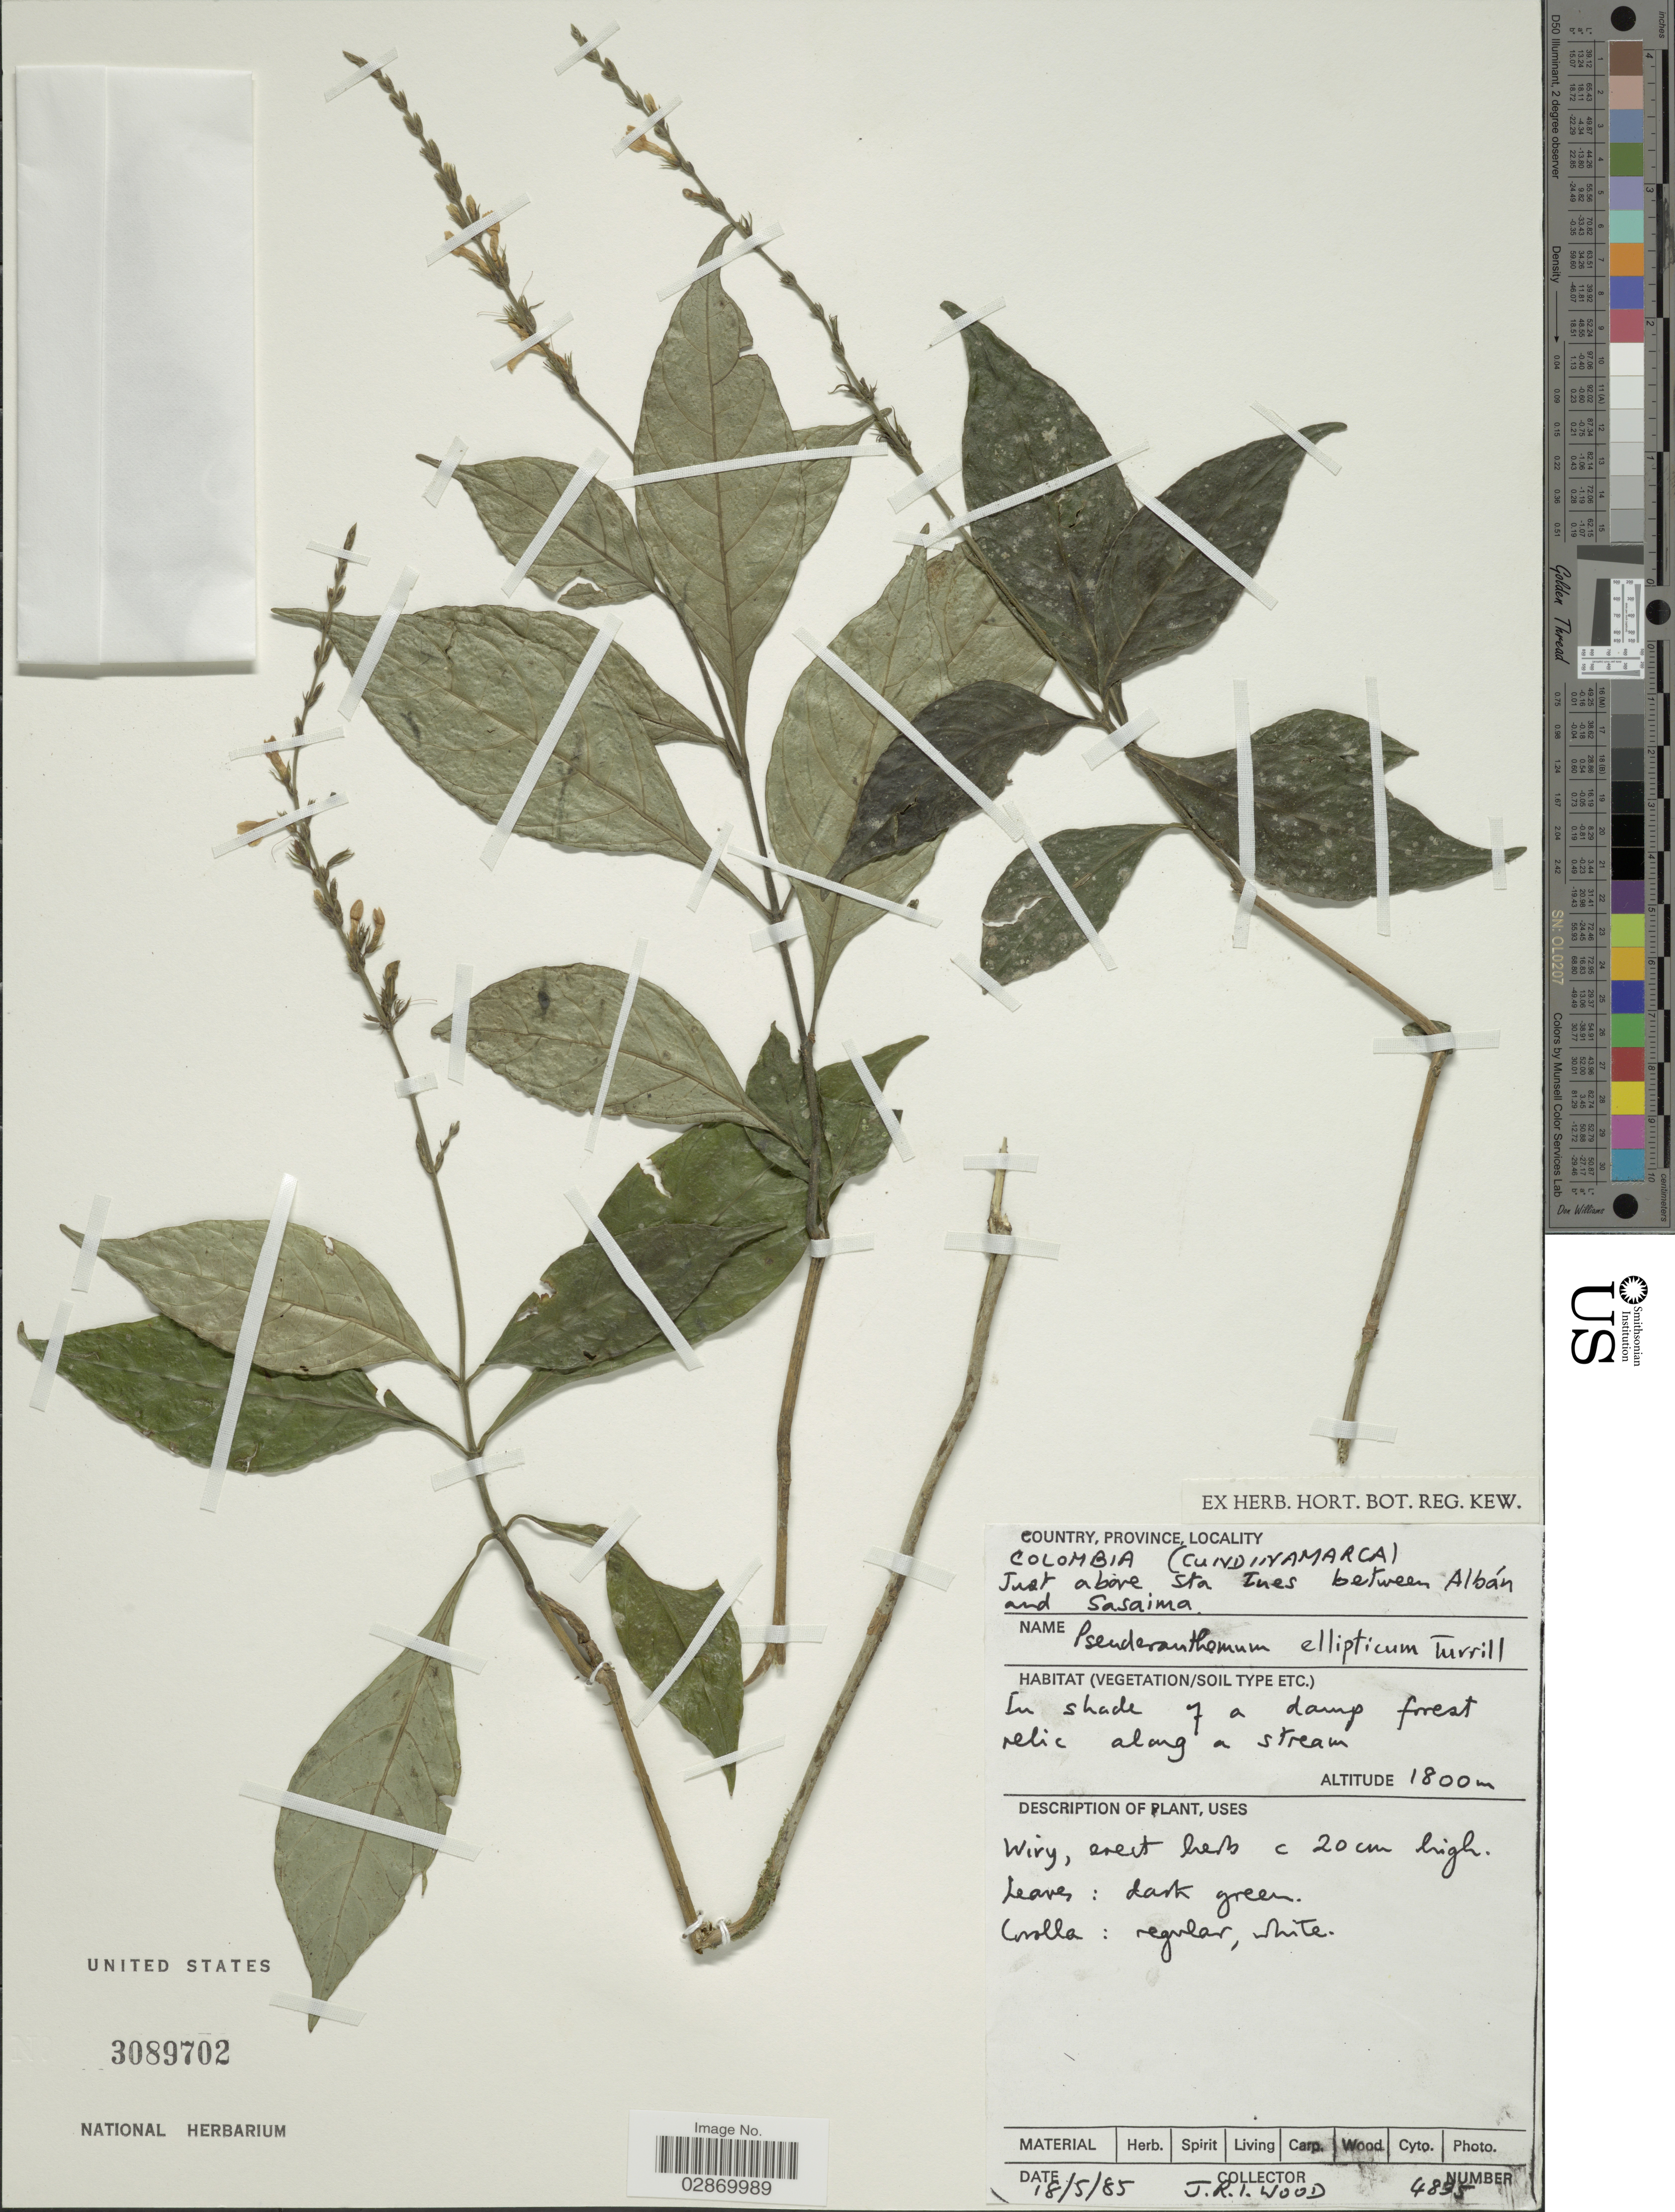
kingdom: Plantae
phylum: Tracheophyta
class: Magnoliopsida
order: Lamiales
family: Acanthaceae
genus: Pseuderanthemum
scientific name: Pseuderanthemum interruptum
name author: (Kunth) V.M. Baum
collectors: J. R. I. Wood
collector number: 4895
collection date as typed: Transcribed d/m/y: 18/5/85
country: Colombia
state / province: Cundinamarca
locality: Just above Sta Ines between Albán and Sasaima.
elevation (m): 1800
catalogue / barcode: US 3089702